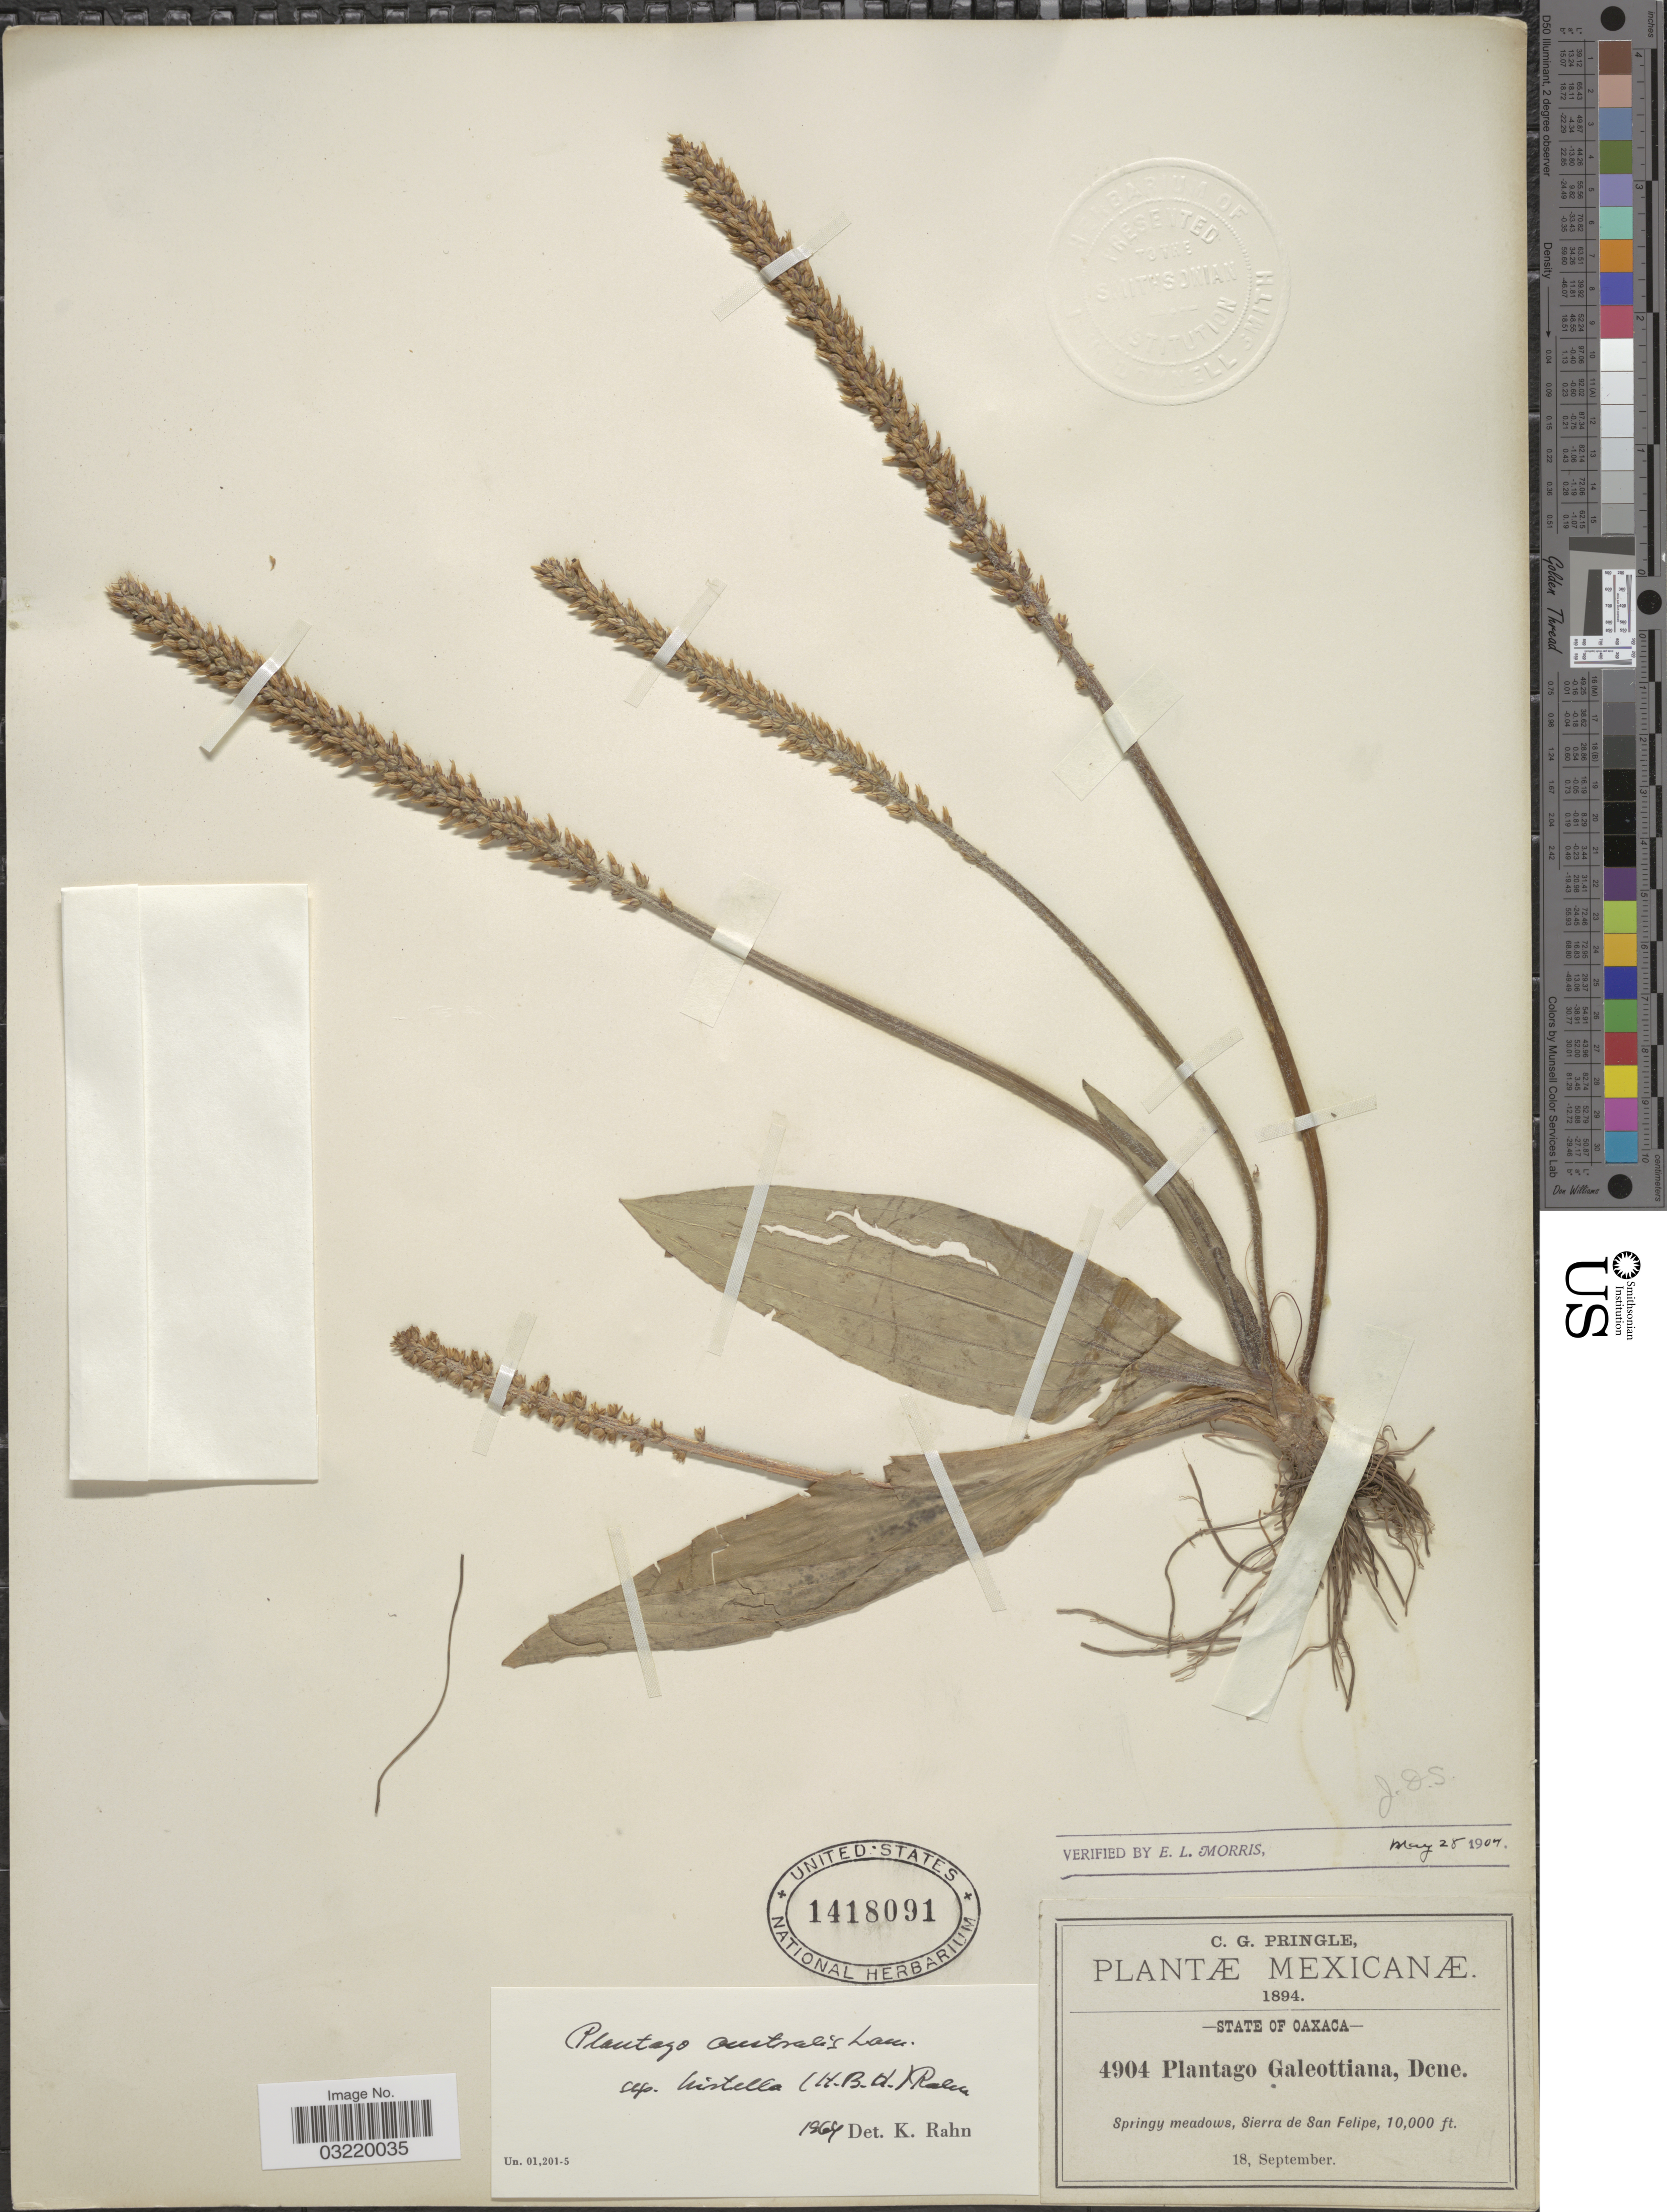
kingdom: Plantae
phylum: Tracheophyta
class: Magnoliopsida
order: Lamiales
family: Plantaginaceae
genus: Plantago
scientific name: Plantago australis subsp. hirtella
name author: (Kunth) Rahn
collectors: C. G. Pringle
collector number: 4904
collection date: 1894-09-18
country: Mexico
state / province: Oaxaca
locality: Springy meadows, Sierra de San Felipe.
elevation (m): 3048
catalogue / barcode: US 1418091